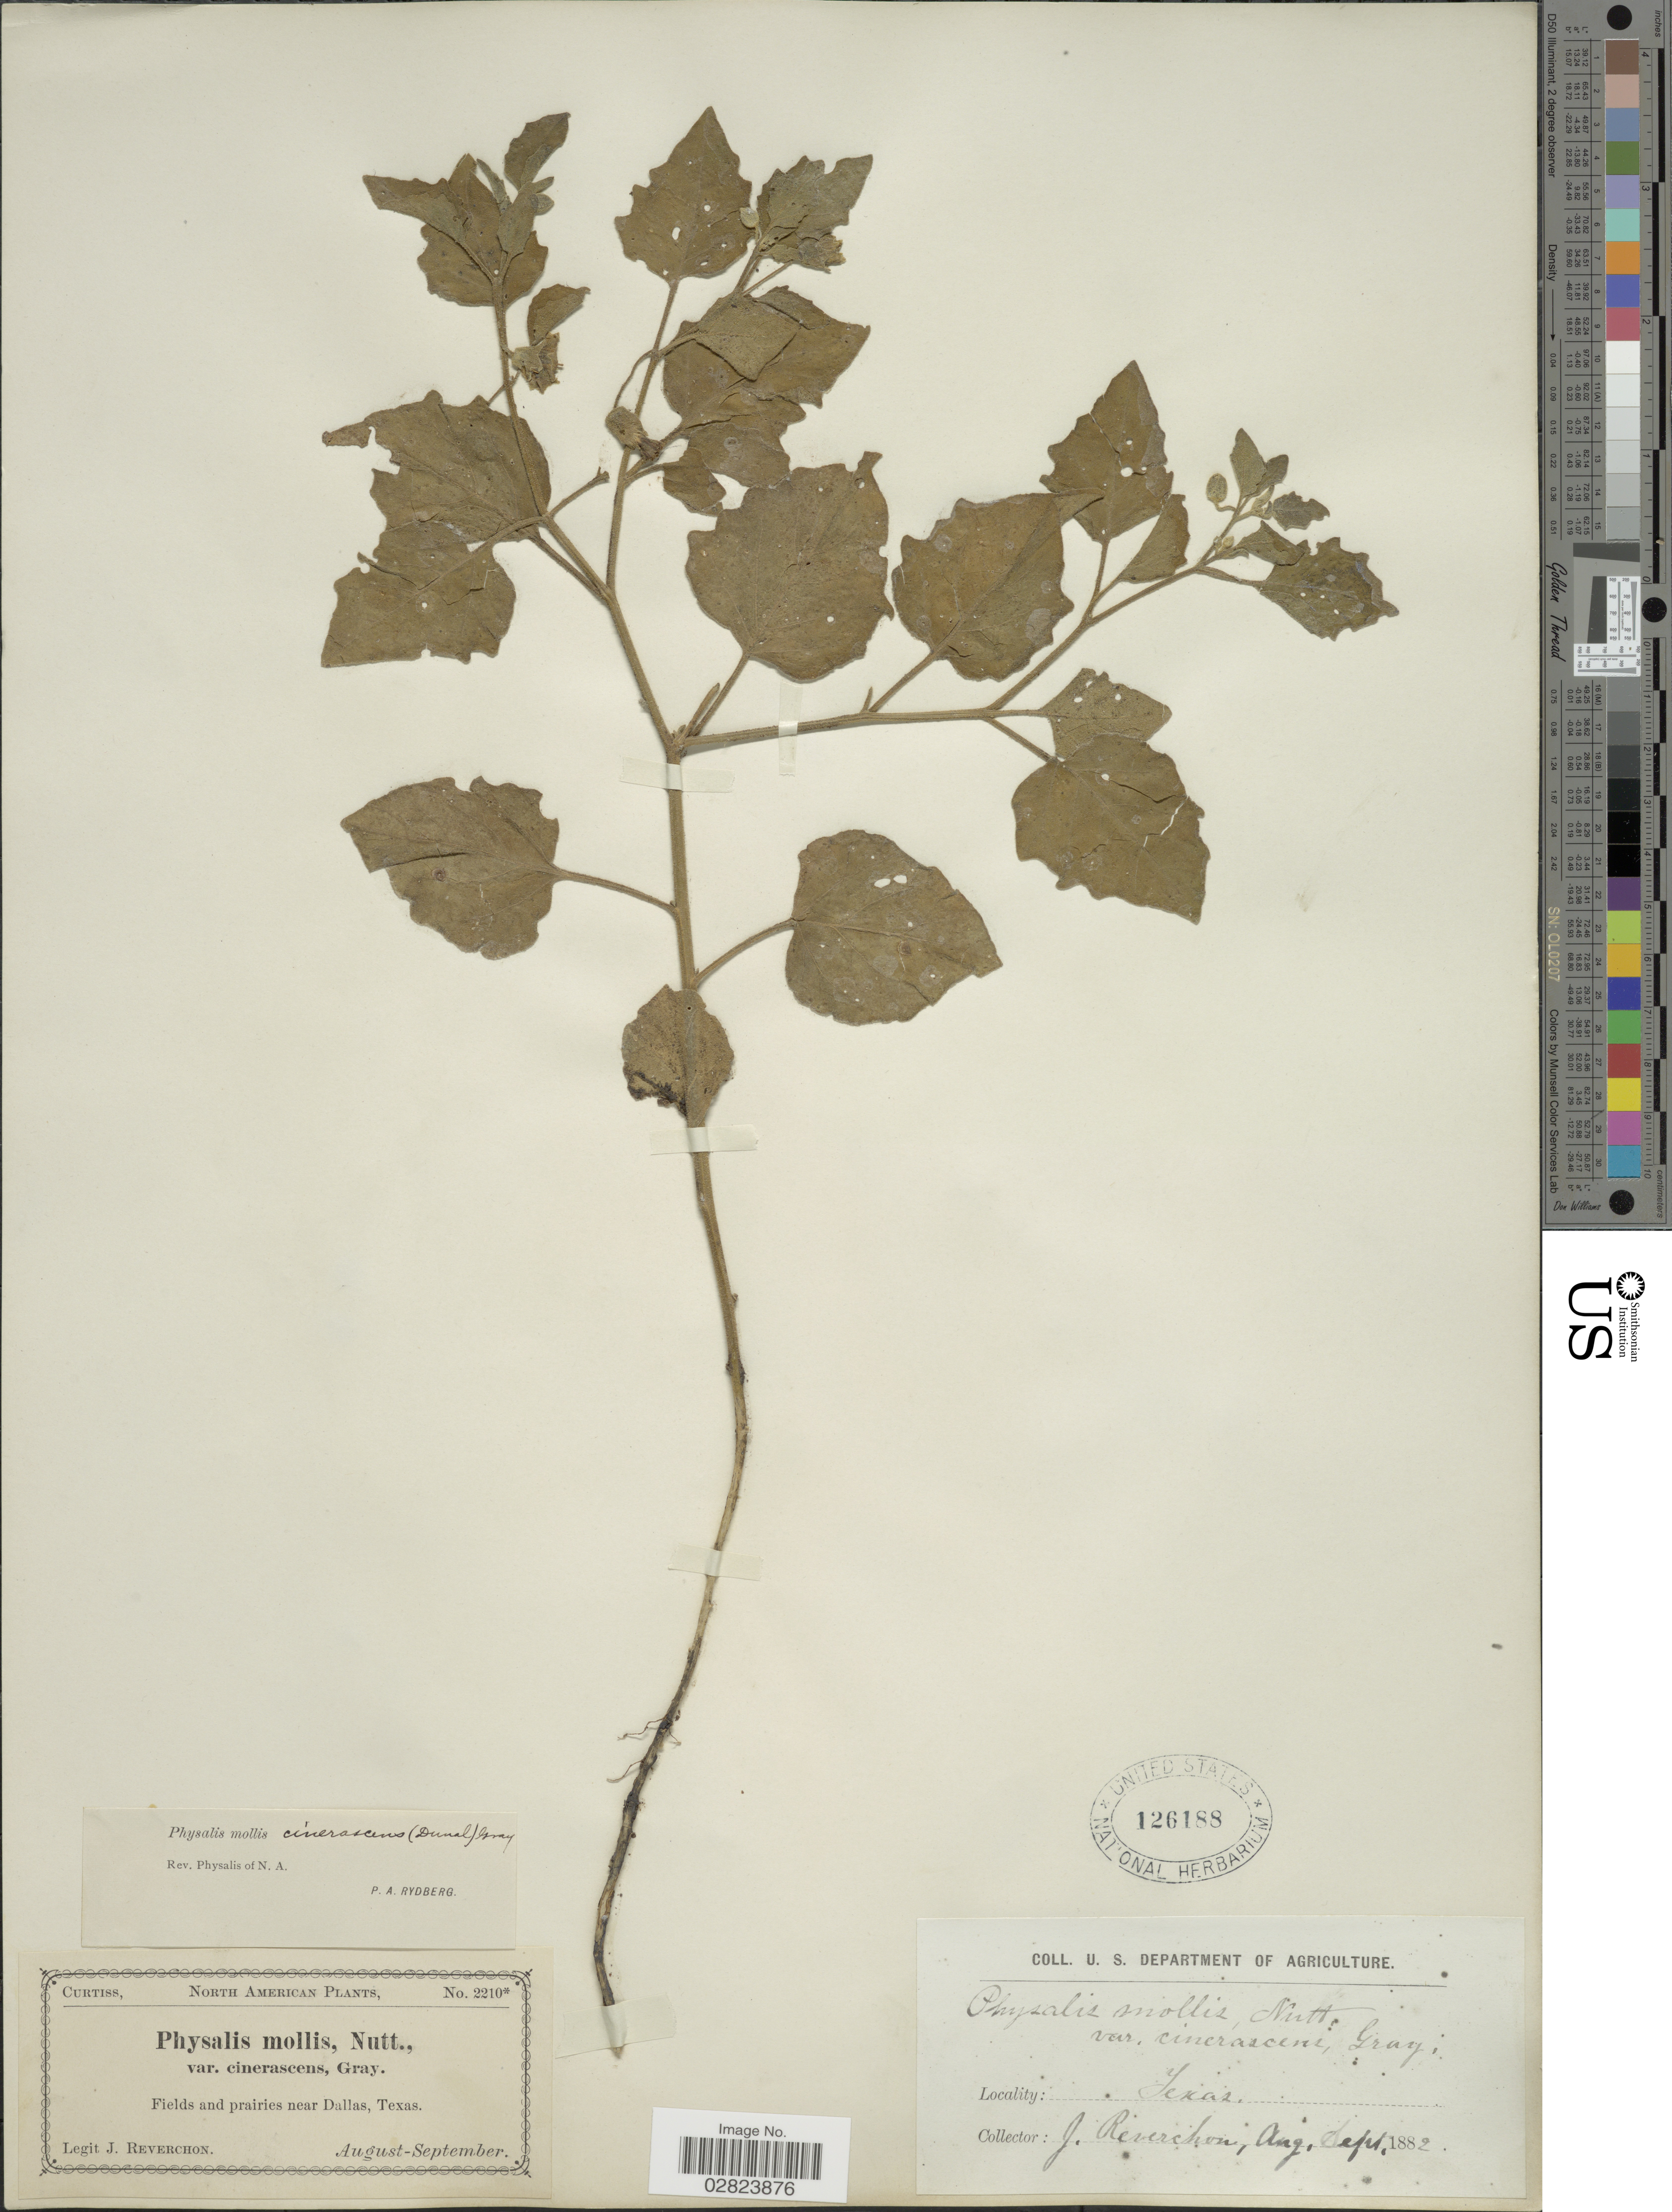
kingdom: Plantae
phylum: Tracheophyta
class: Magnoliopsida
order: Solanales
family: Solanaceae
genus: Physalis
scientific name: Physalis mollis var. cinerascens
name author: (Dunal) A. Gray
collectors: J. Reverchon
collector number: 2210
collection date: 1882-08/1882-09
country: United States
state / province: Texas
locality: Fields and prairies near Dallas.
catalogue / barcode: US 126188